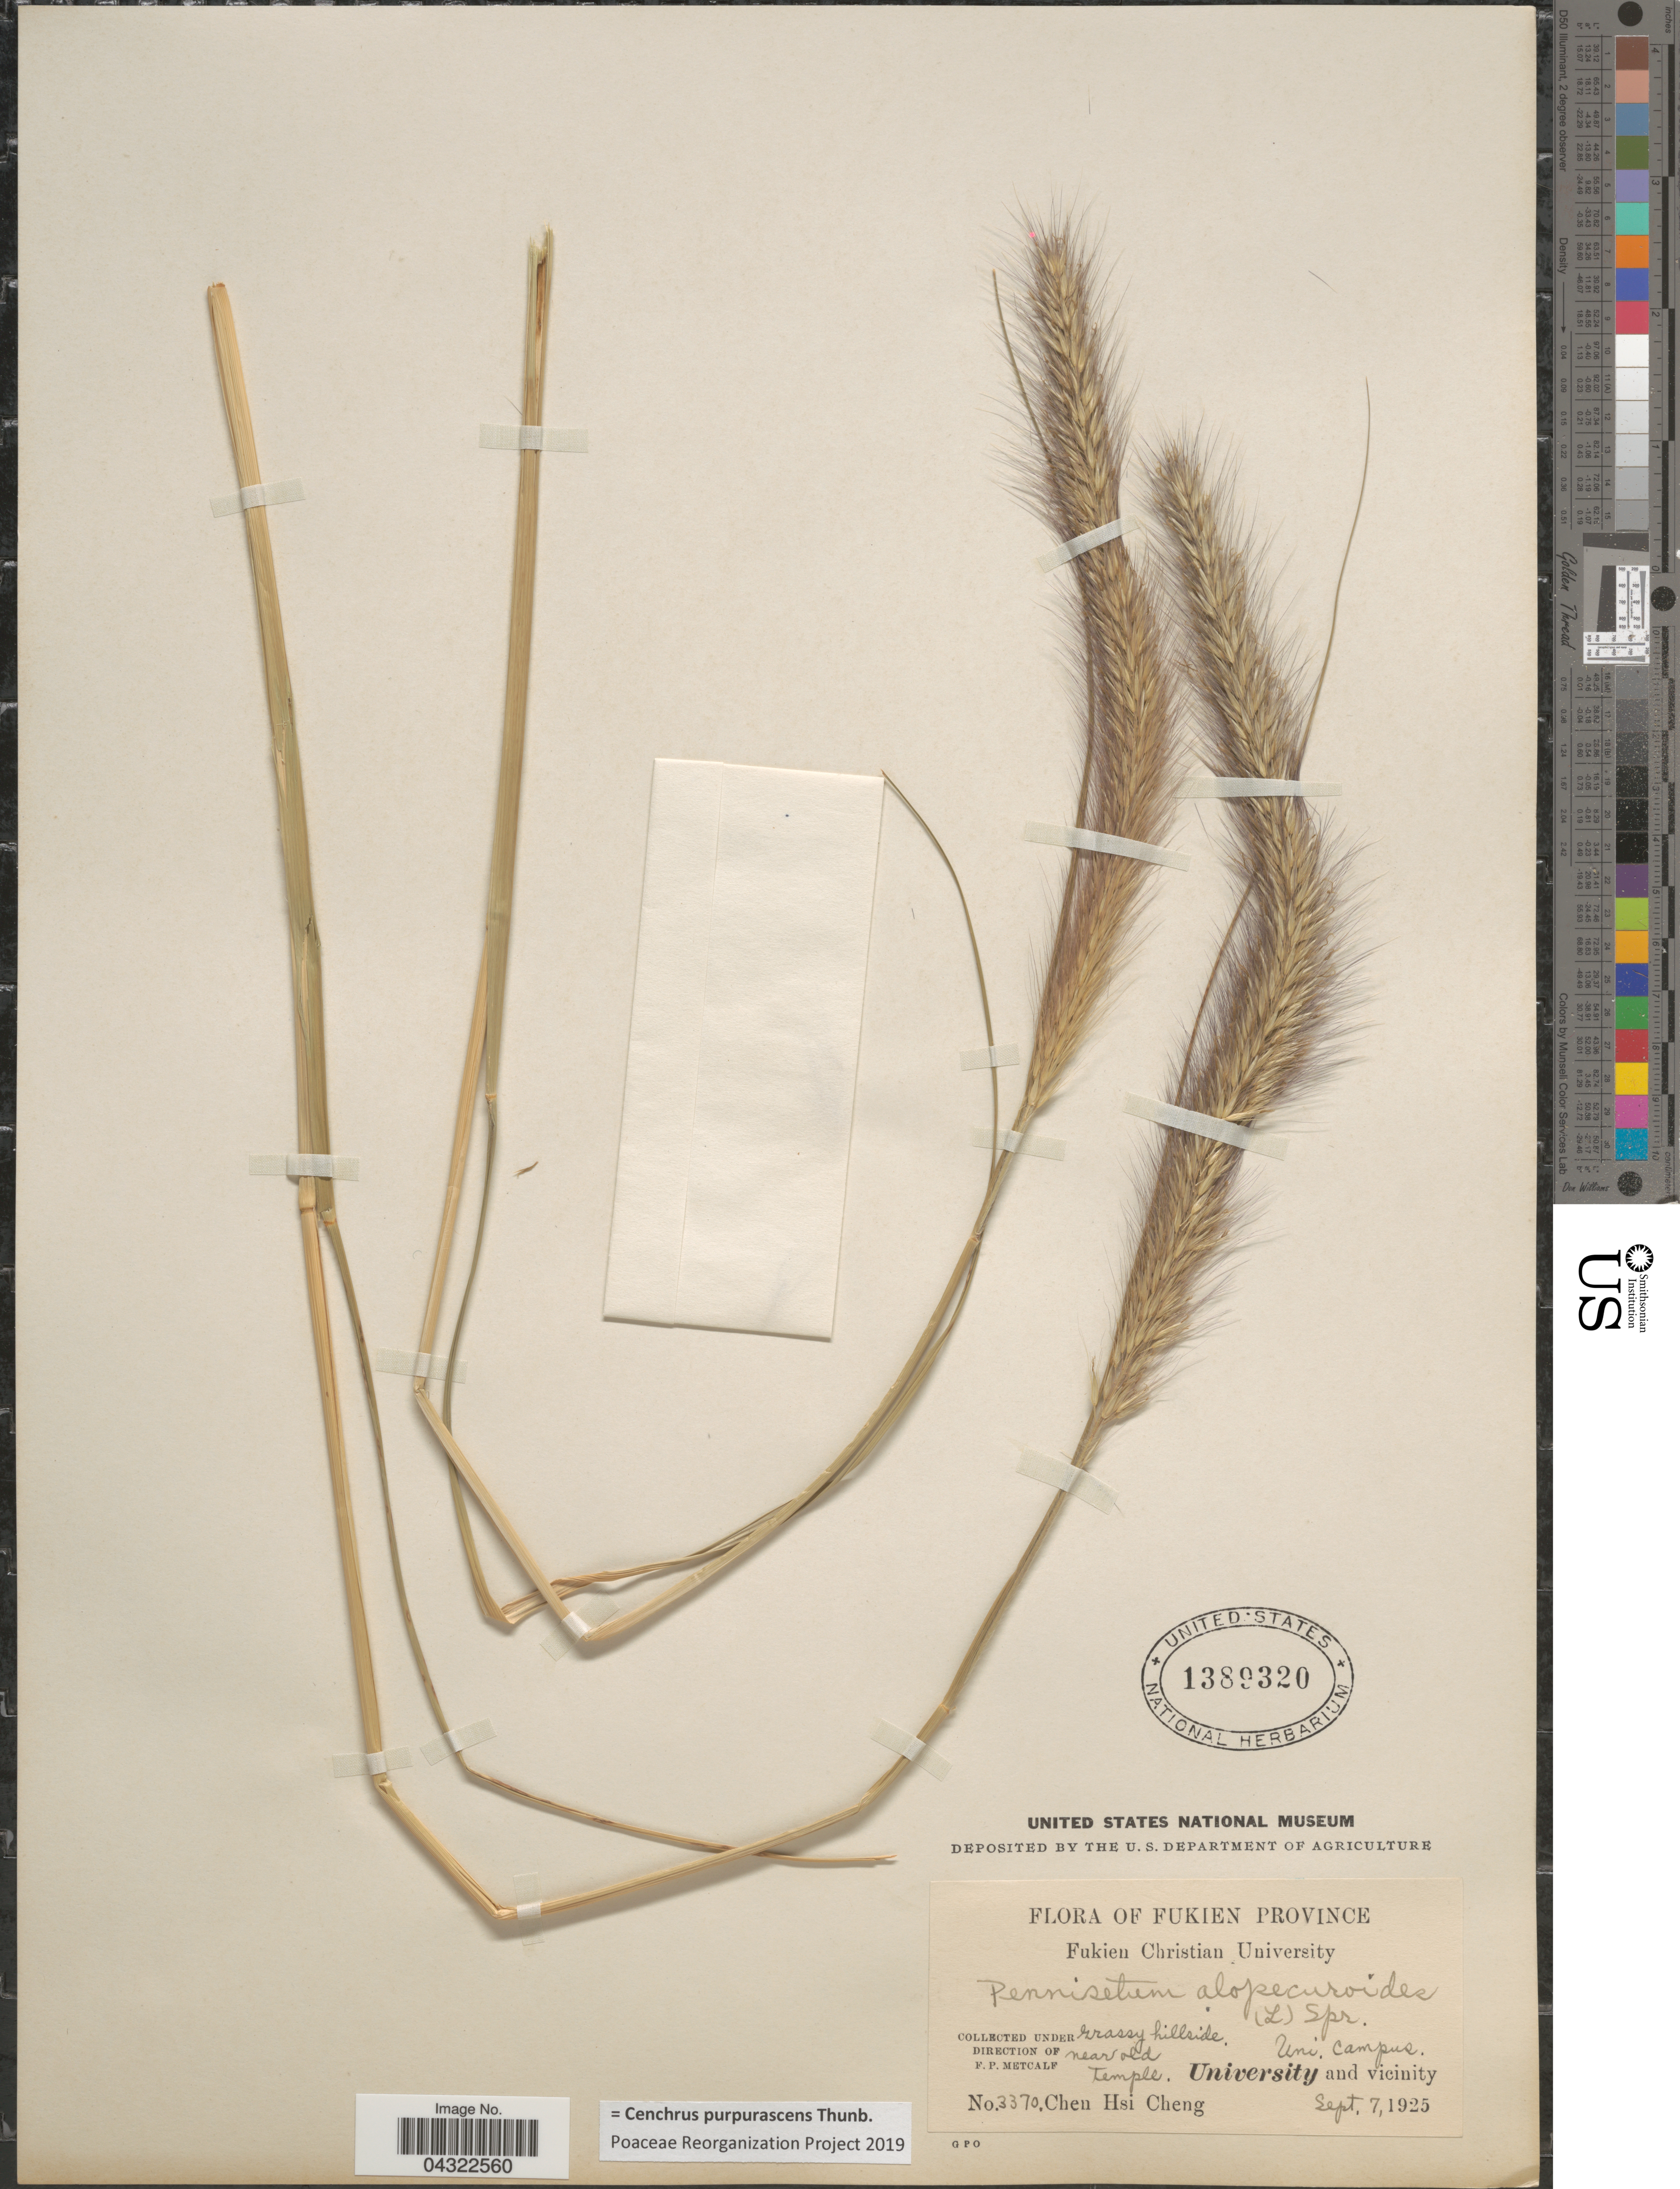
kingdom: Plantae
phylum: Tracheophyta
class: Liliopsida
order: Poales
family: Poaceae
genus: Cenchrus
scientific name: Cenchrus purpurascens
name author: Thunb.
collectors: Chen Hsi Cheng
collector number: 3370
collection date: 1925-09-07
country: China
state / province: Fujian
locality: Fukien Province. Near old temple. Uni. Campus. University and vicinity.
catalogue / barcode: US 1389320